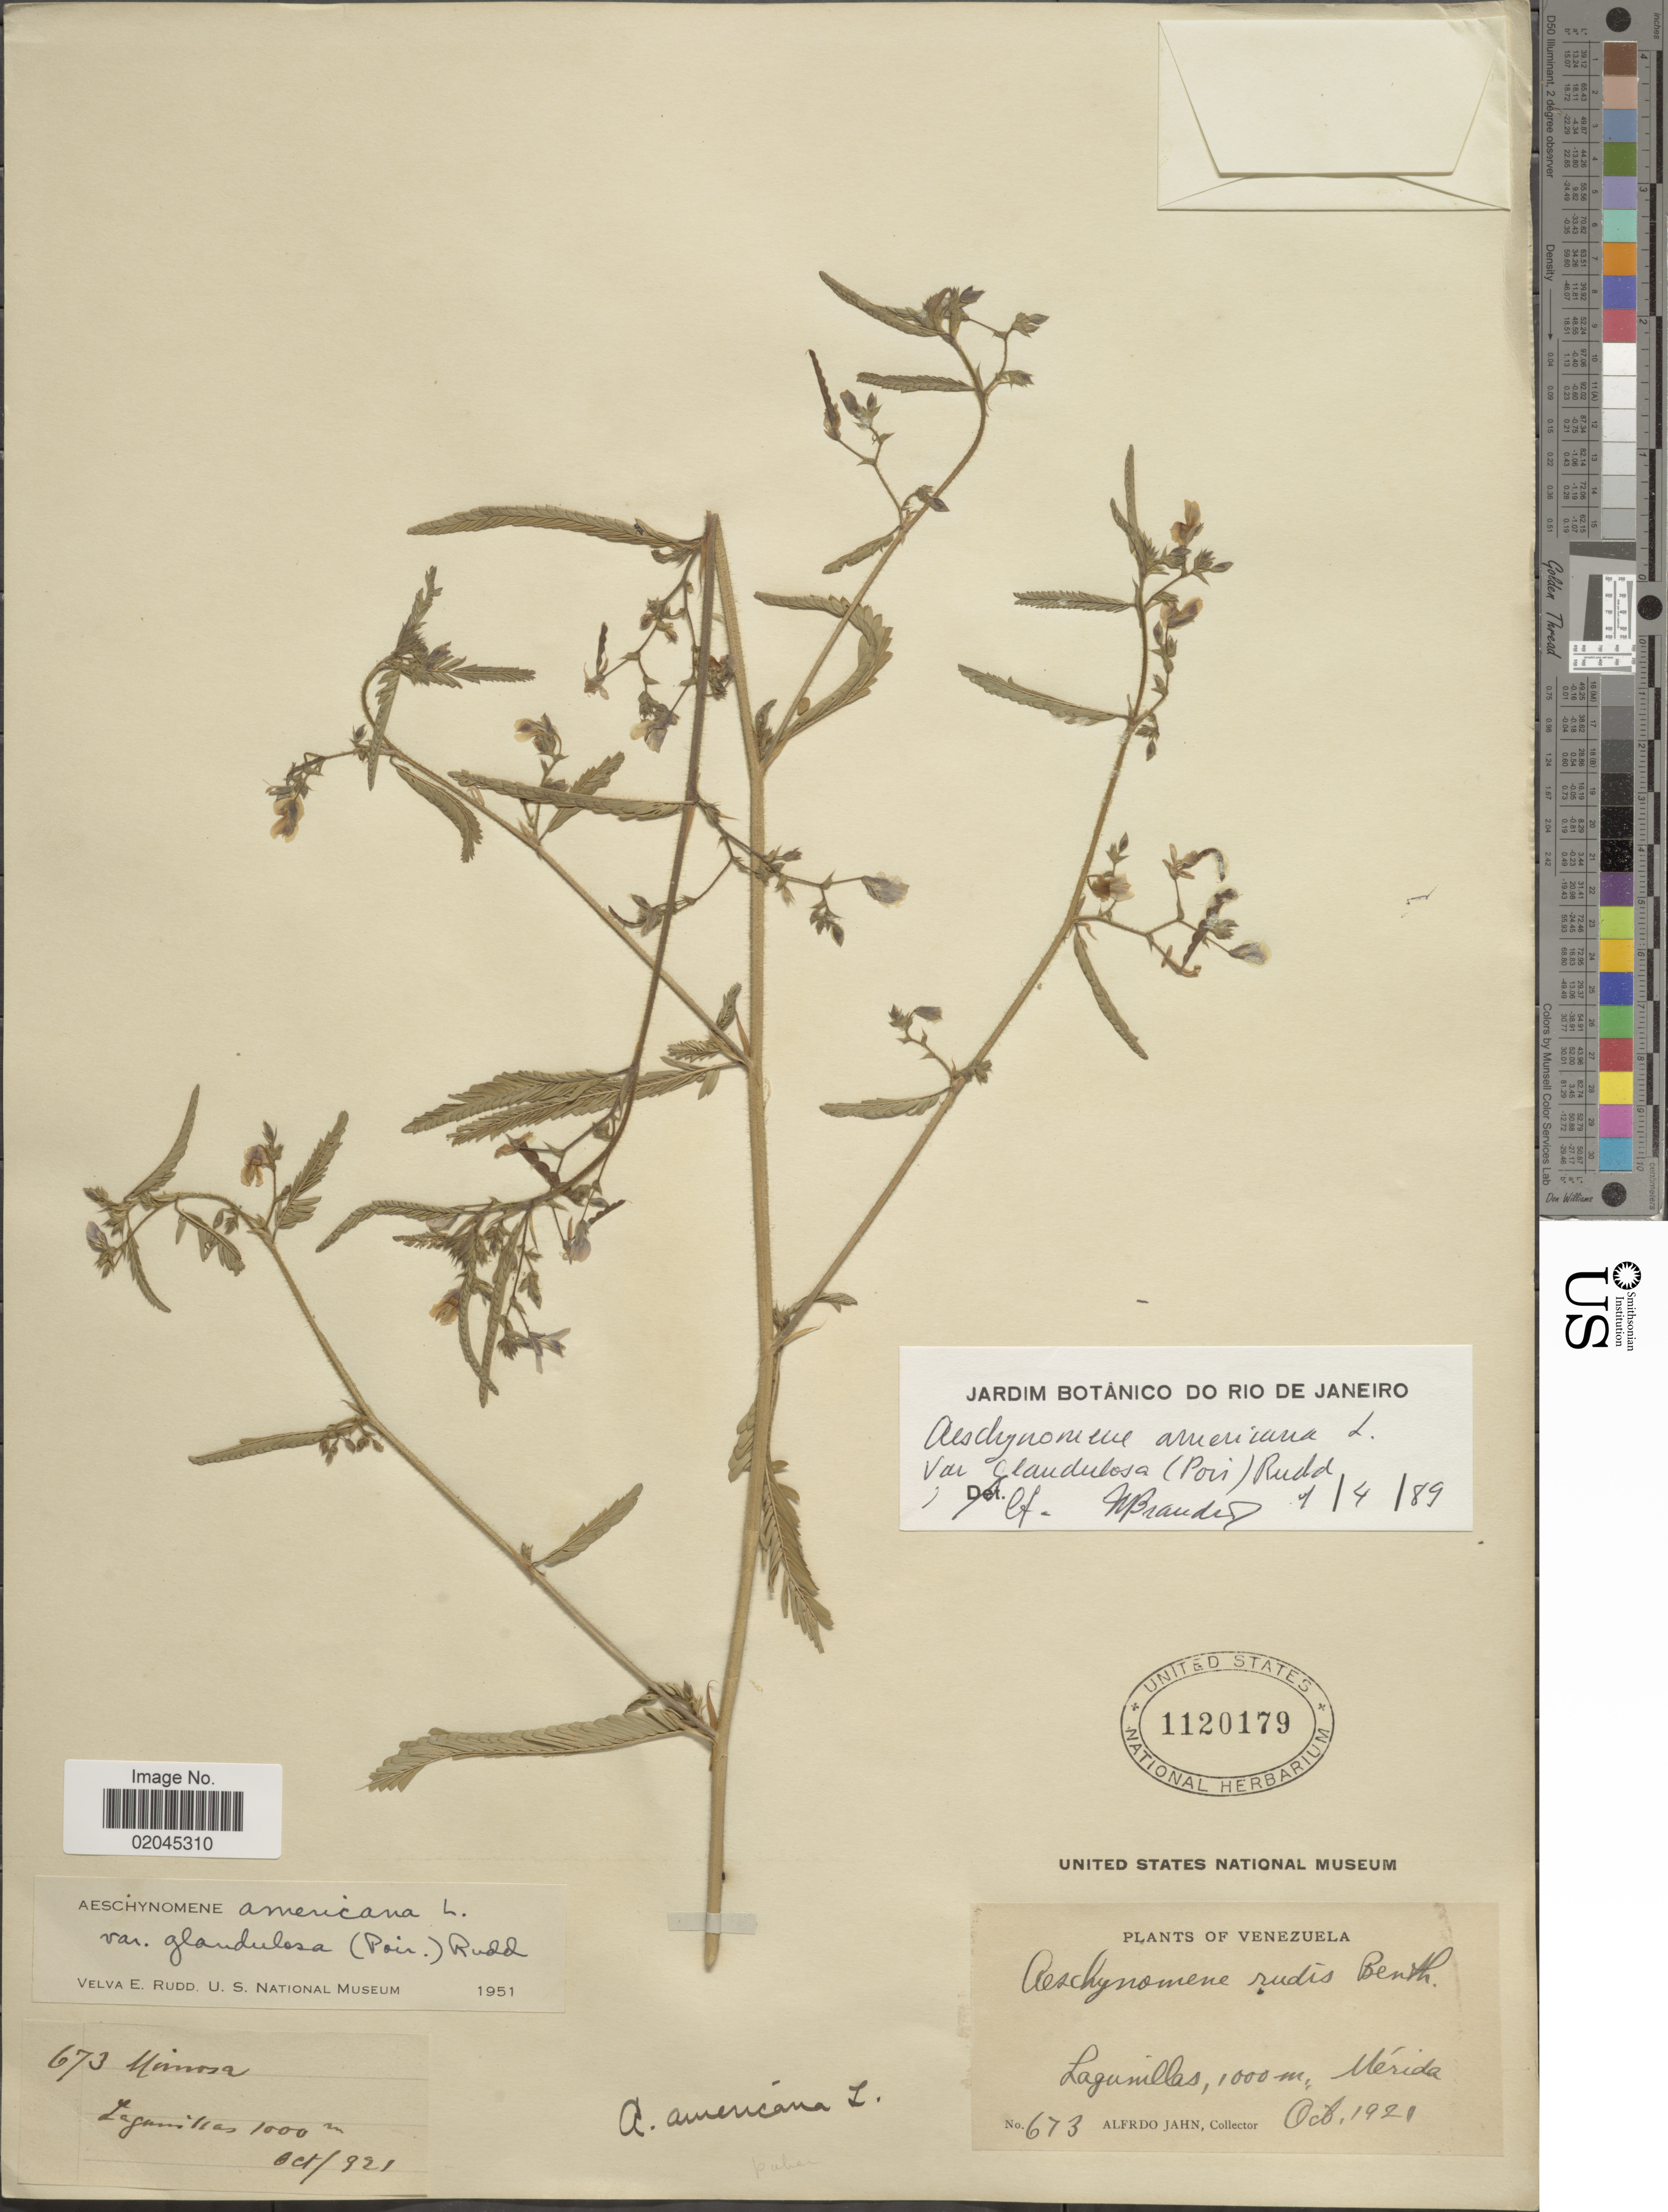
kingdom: Plantae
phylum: Tracheophyta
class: Magnoliopsida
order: Fabales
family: Fabaceae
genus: Aeschynomene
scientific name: Aeschynomene americana var. americana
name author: L.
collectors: A. Jahn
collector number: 673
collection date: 1921-10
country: Venezuela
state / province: Mérida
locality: Lagunillas, Mérida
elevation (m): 1000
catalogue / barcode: US 1120179